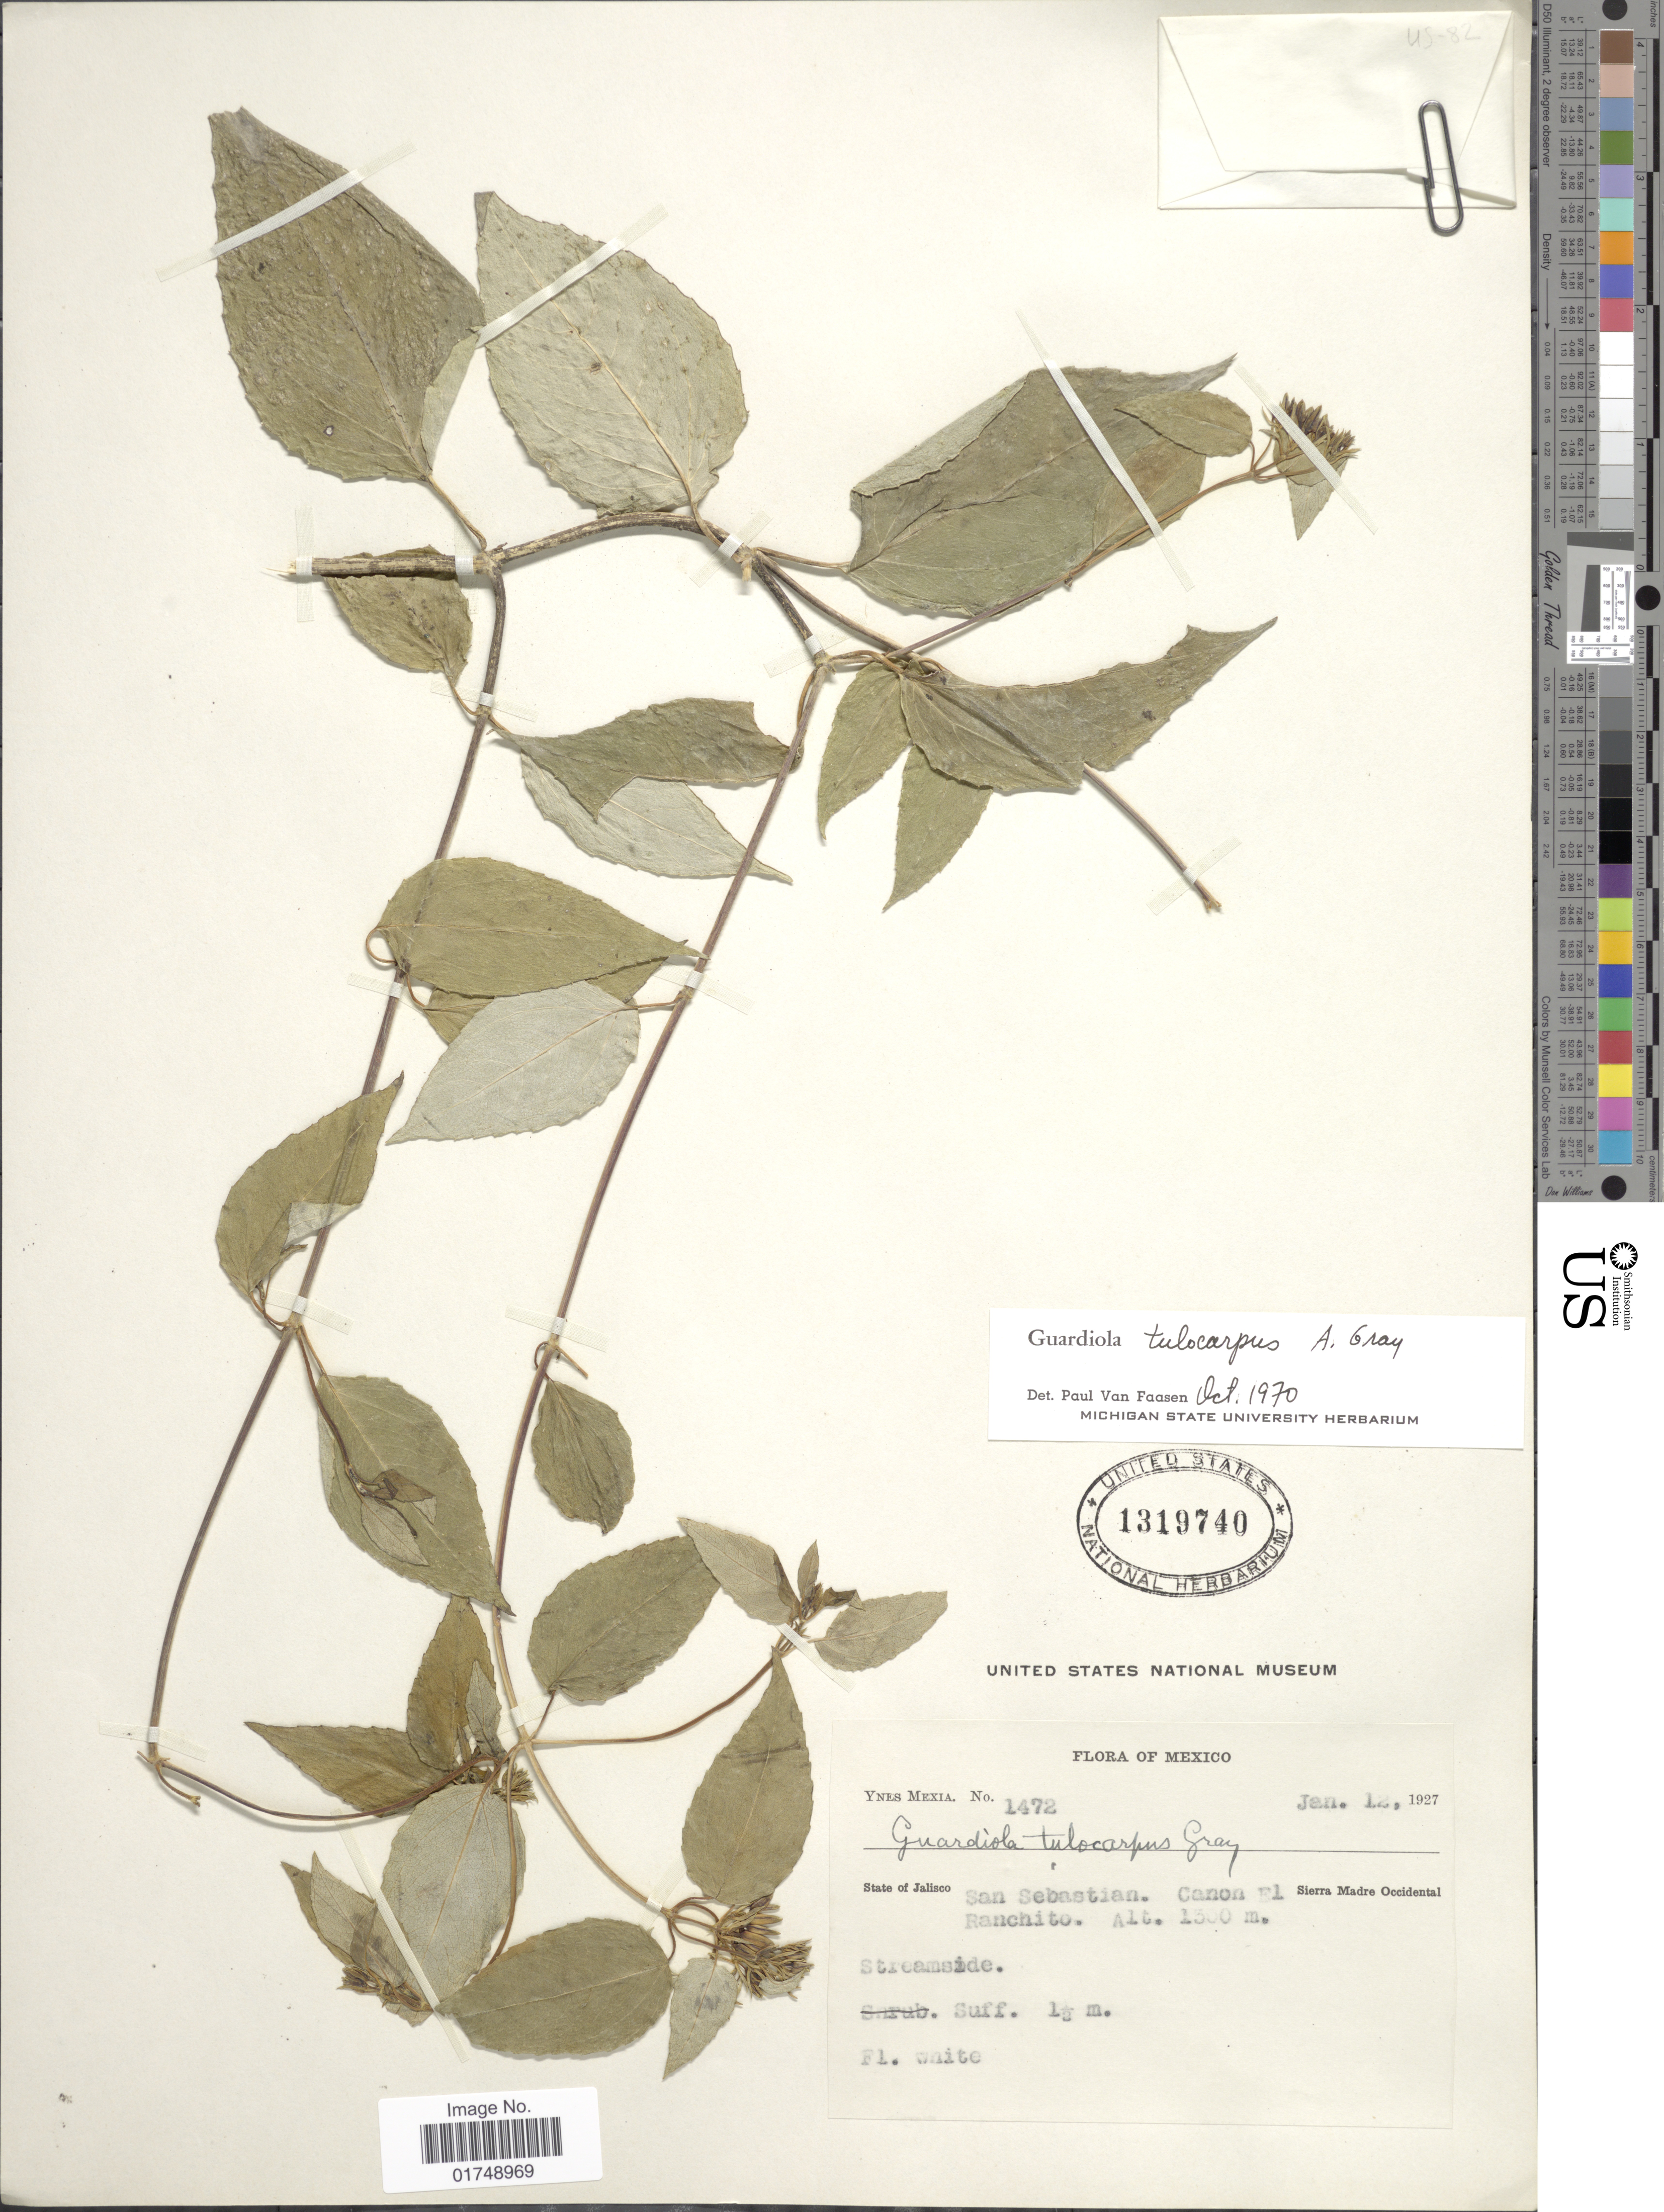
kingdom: Plantae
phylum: Tracheophyta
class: Magnoliopsida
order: Asterales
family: Asteraceae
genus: Guardiola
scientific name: Guardiola tulocarpus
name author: A. Gray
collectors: Y. Mexia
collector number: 1472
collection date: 1927-01-12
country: Mexico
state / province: Jalisco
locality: San Sebstian. Canon El Ranchito. Sierra Madre Occidental.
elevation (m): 1300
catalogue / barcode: US 1319740